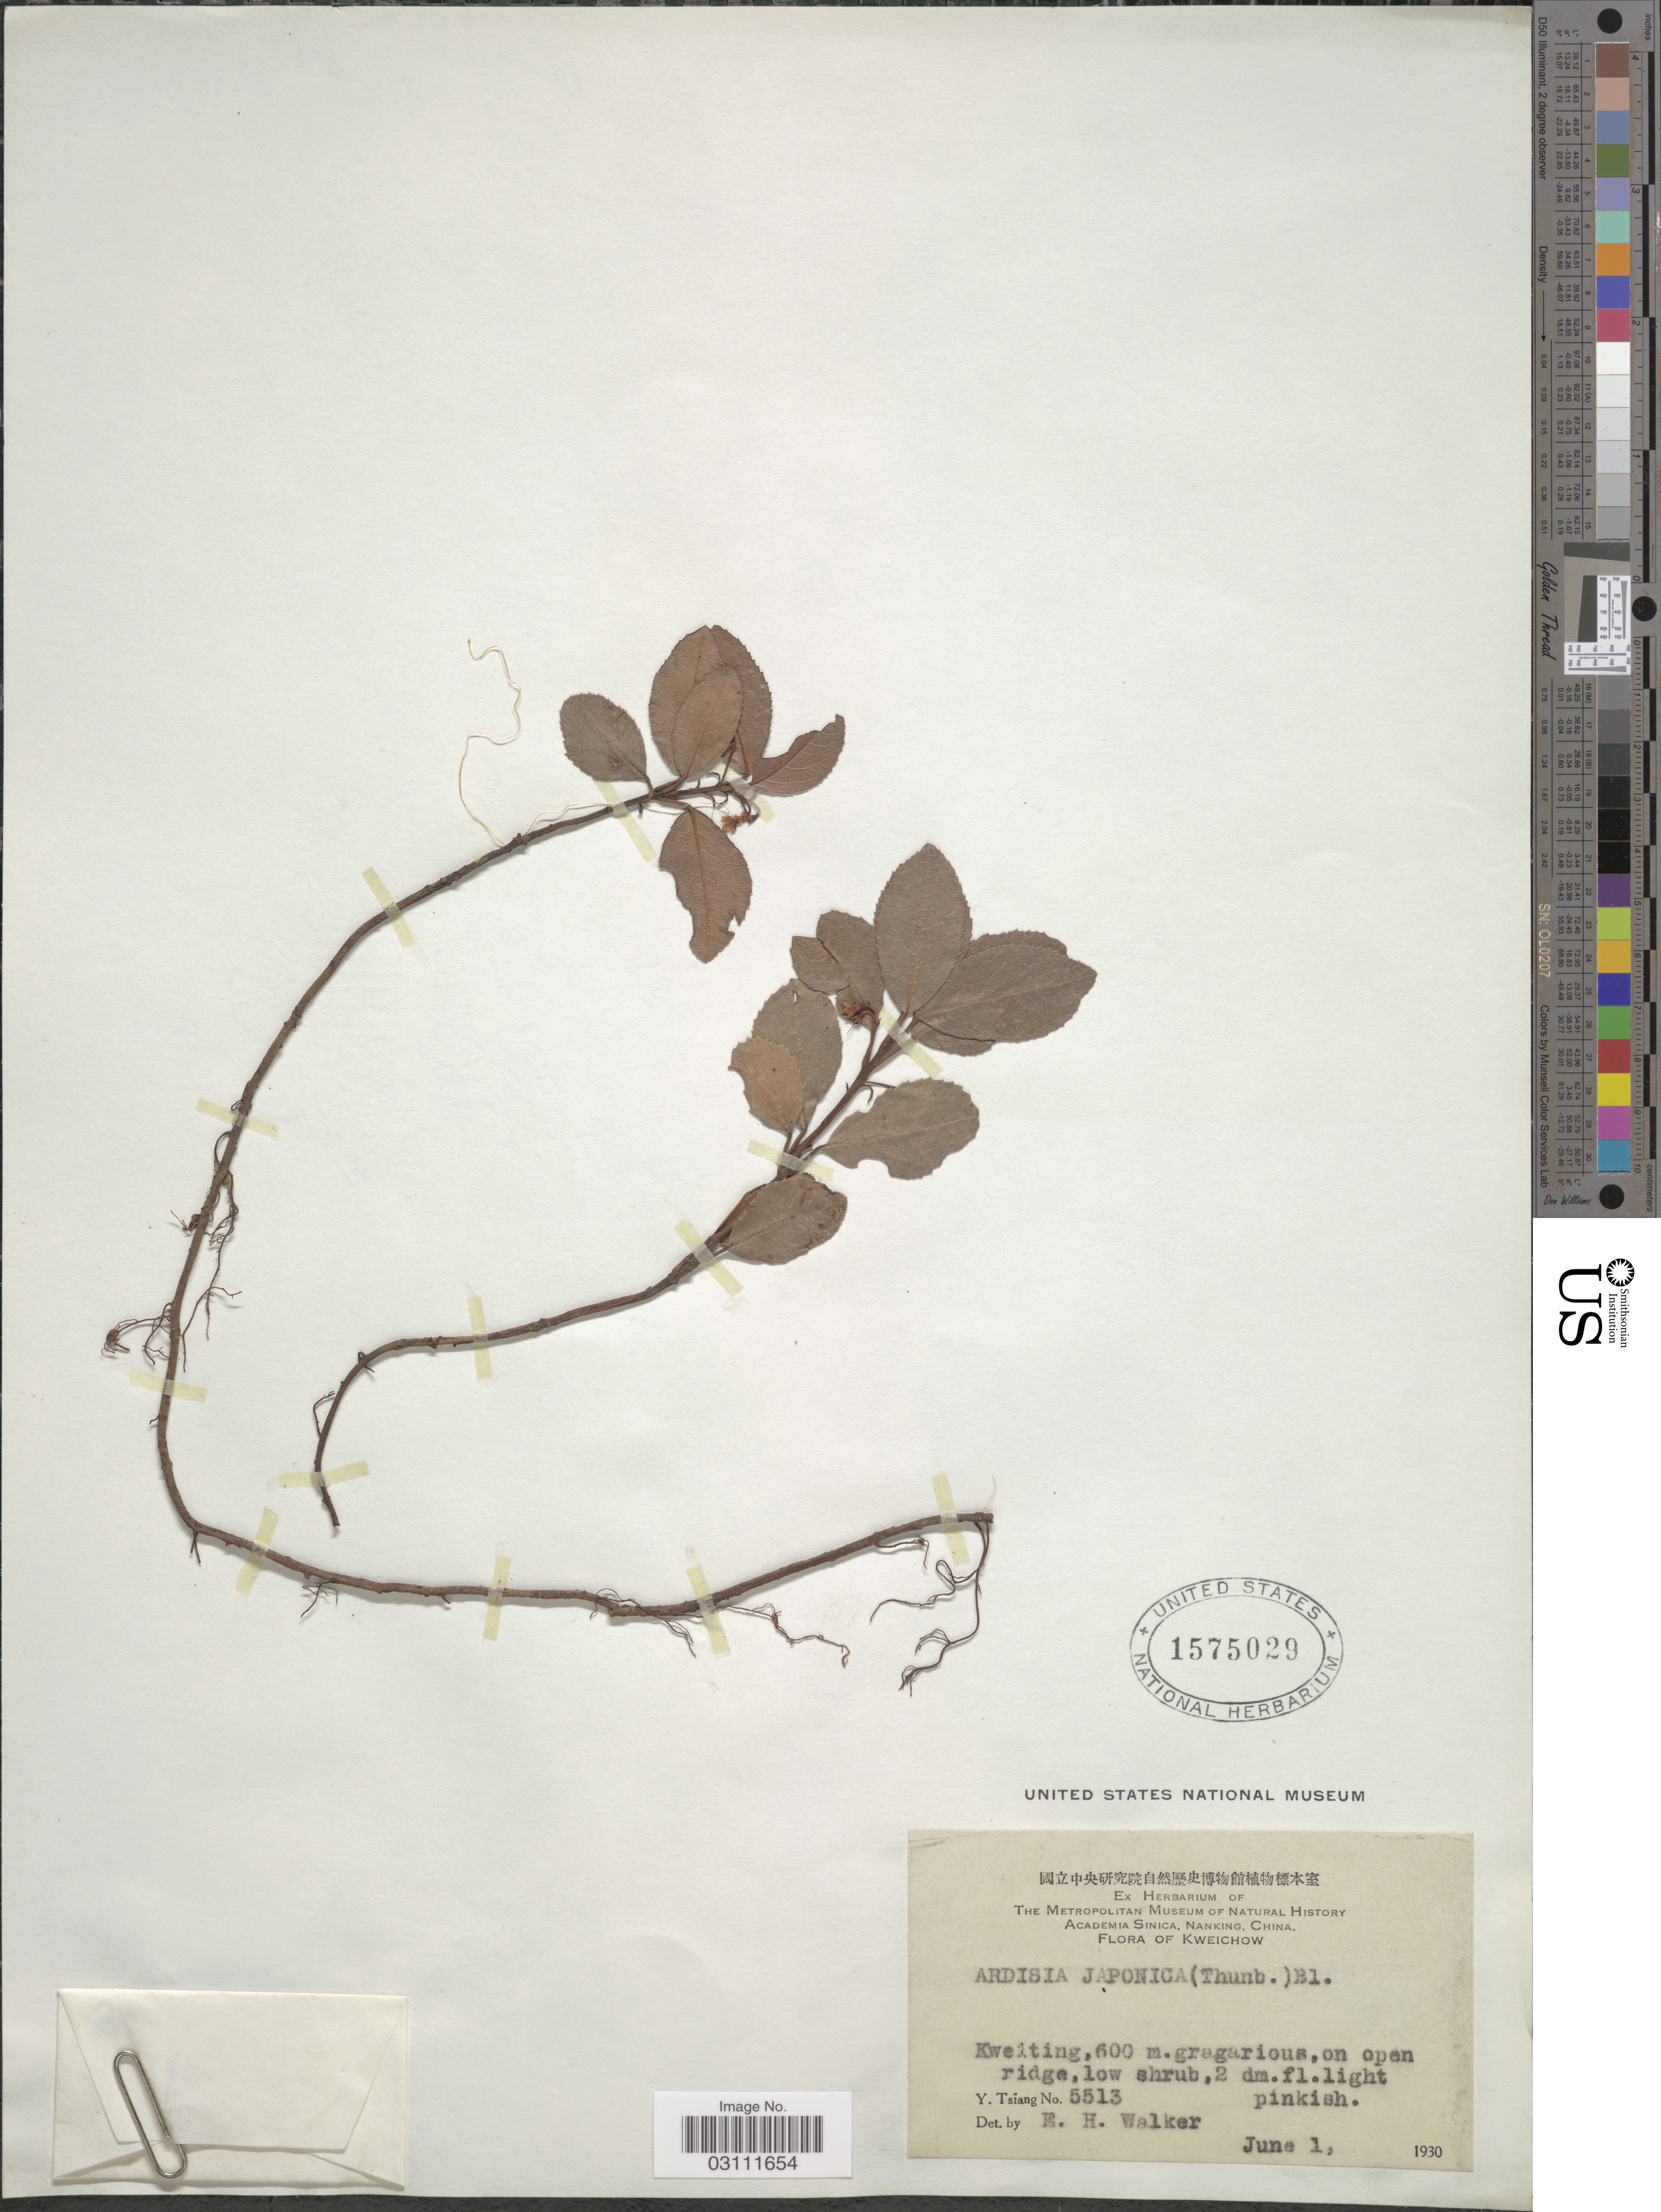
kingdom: Plantae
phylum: Tracheophyta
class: Magnoliopsida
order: Ericales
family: Primulaceae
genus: Ardisia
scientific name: Ardisia japonica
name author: (Thunb.) Blume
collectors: Y. Tsiang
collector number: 5513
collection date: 1930-06-01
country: China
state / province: Guizhou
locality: Kweichow, Kweiting.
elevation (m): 600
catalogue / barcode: US 1575029